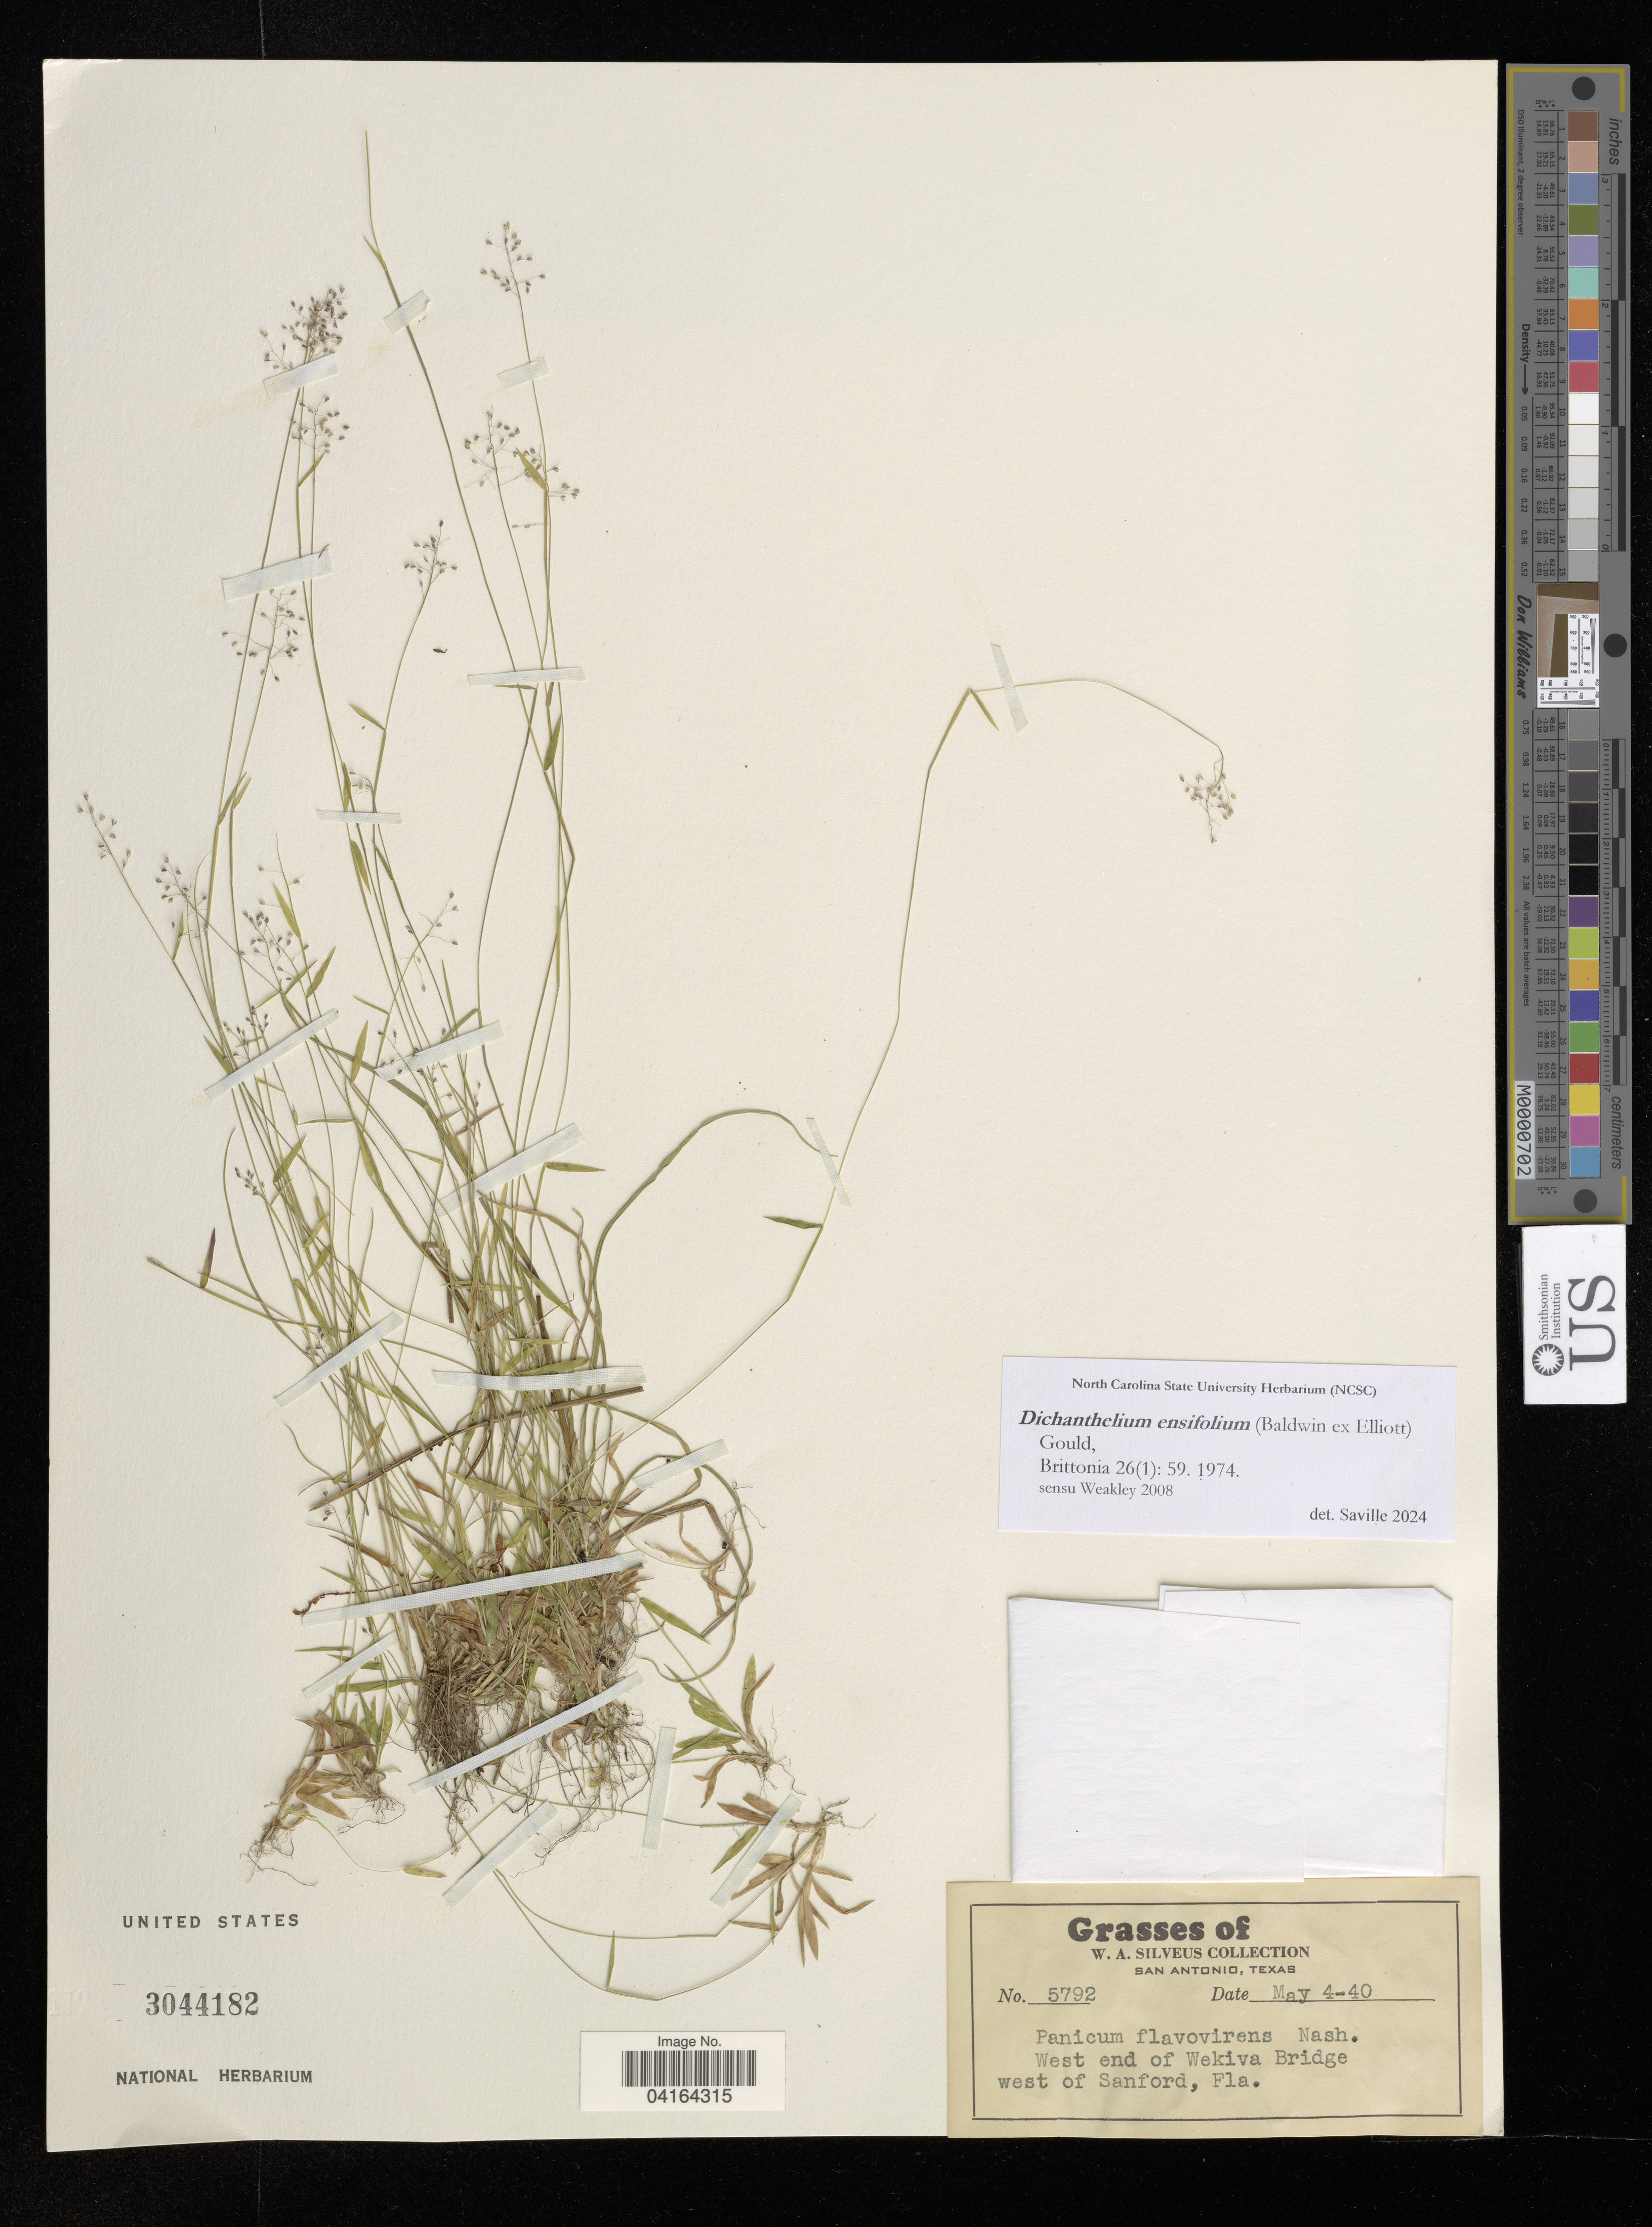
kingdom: Plantae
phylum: Tracheophyta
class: Liliopsida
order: Poales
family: Poaceae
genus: Dichanthelium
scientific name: Dichanthelium ensifolium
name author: (Baldwin ex Elliot) Gould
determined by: Saville, A. C., (NCSC), North Carolina State University (UNITED STATES)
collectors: W. Silveus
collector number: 5792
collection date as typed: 40 MAY 5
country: United States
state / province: Texas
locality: SAN ANTONIO. West end of Wekiva Bridge west of Sandford, Fla.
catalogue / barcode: US 3044182